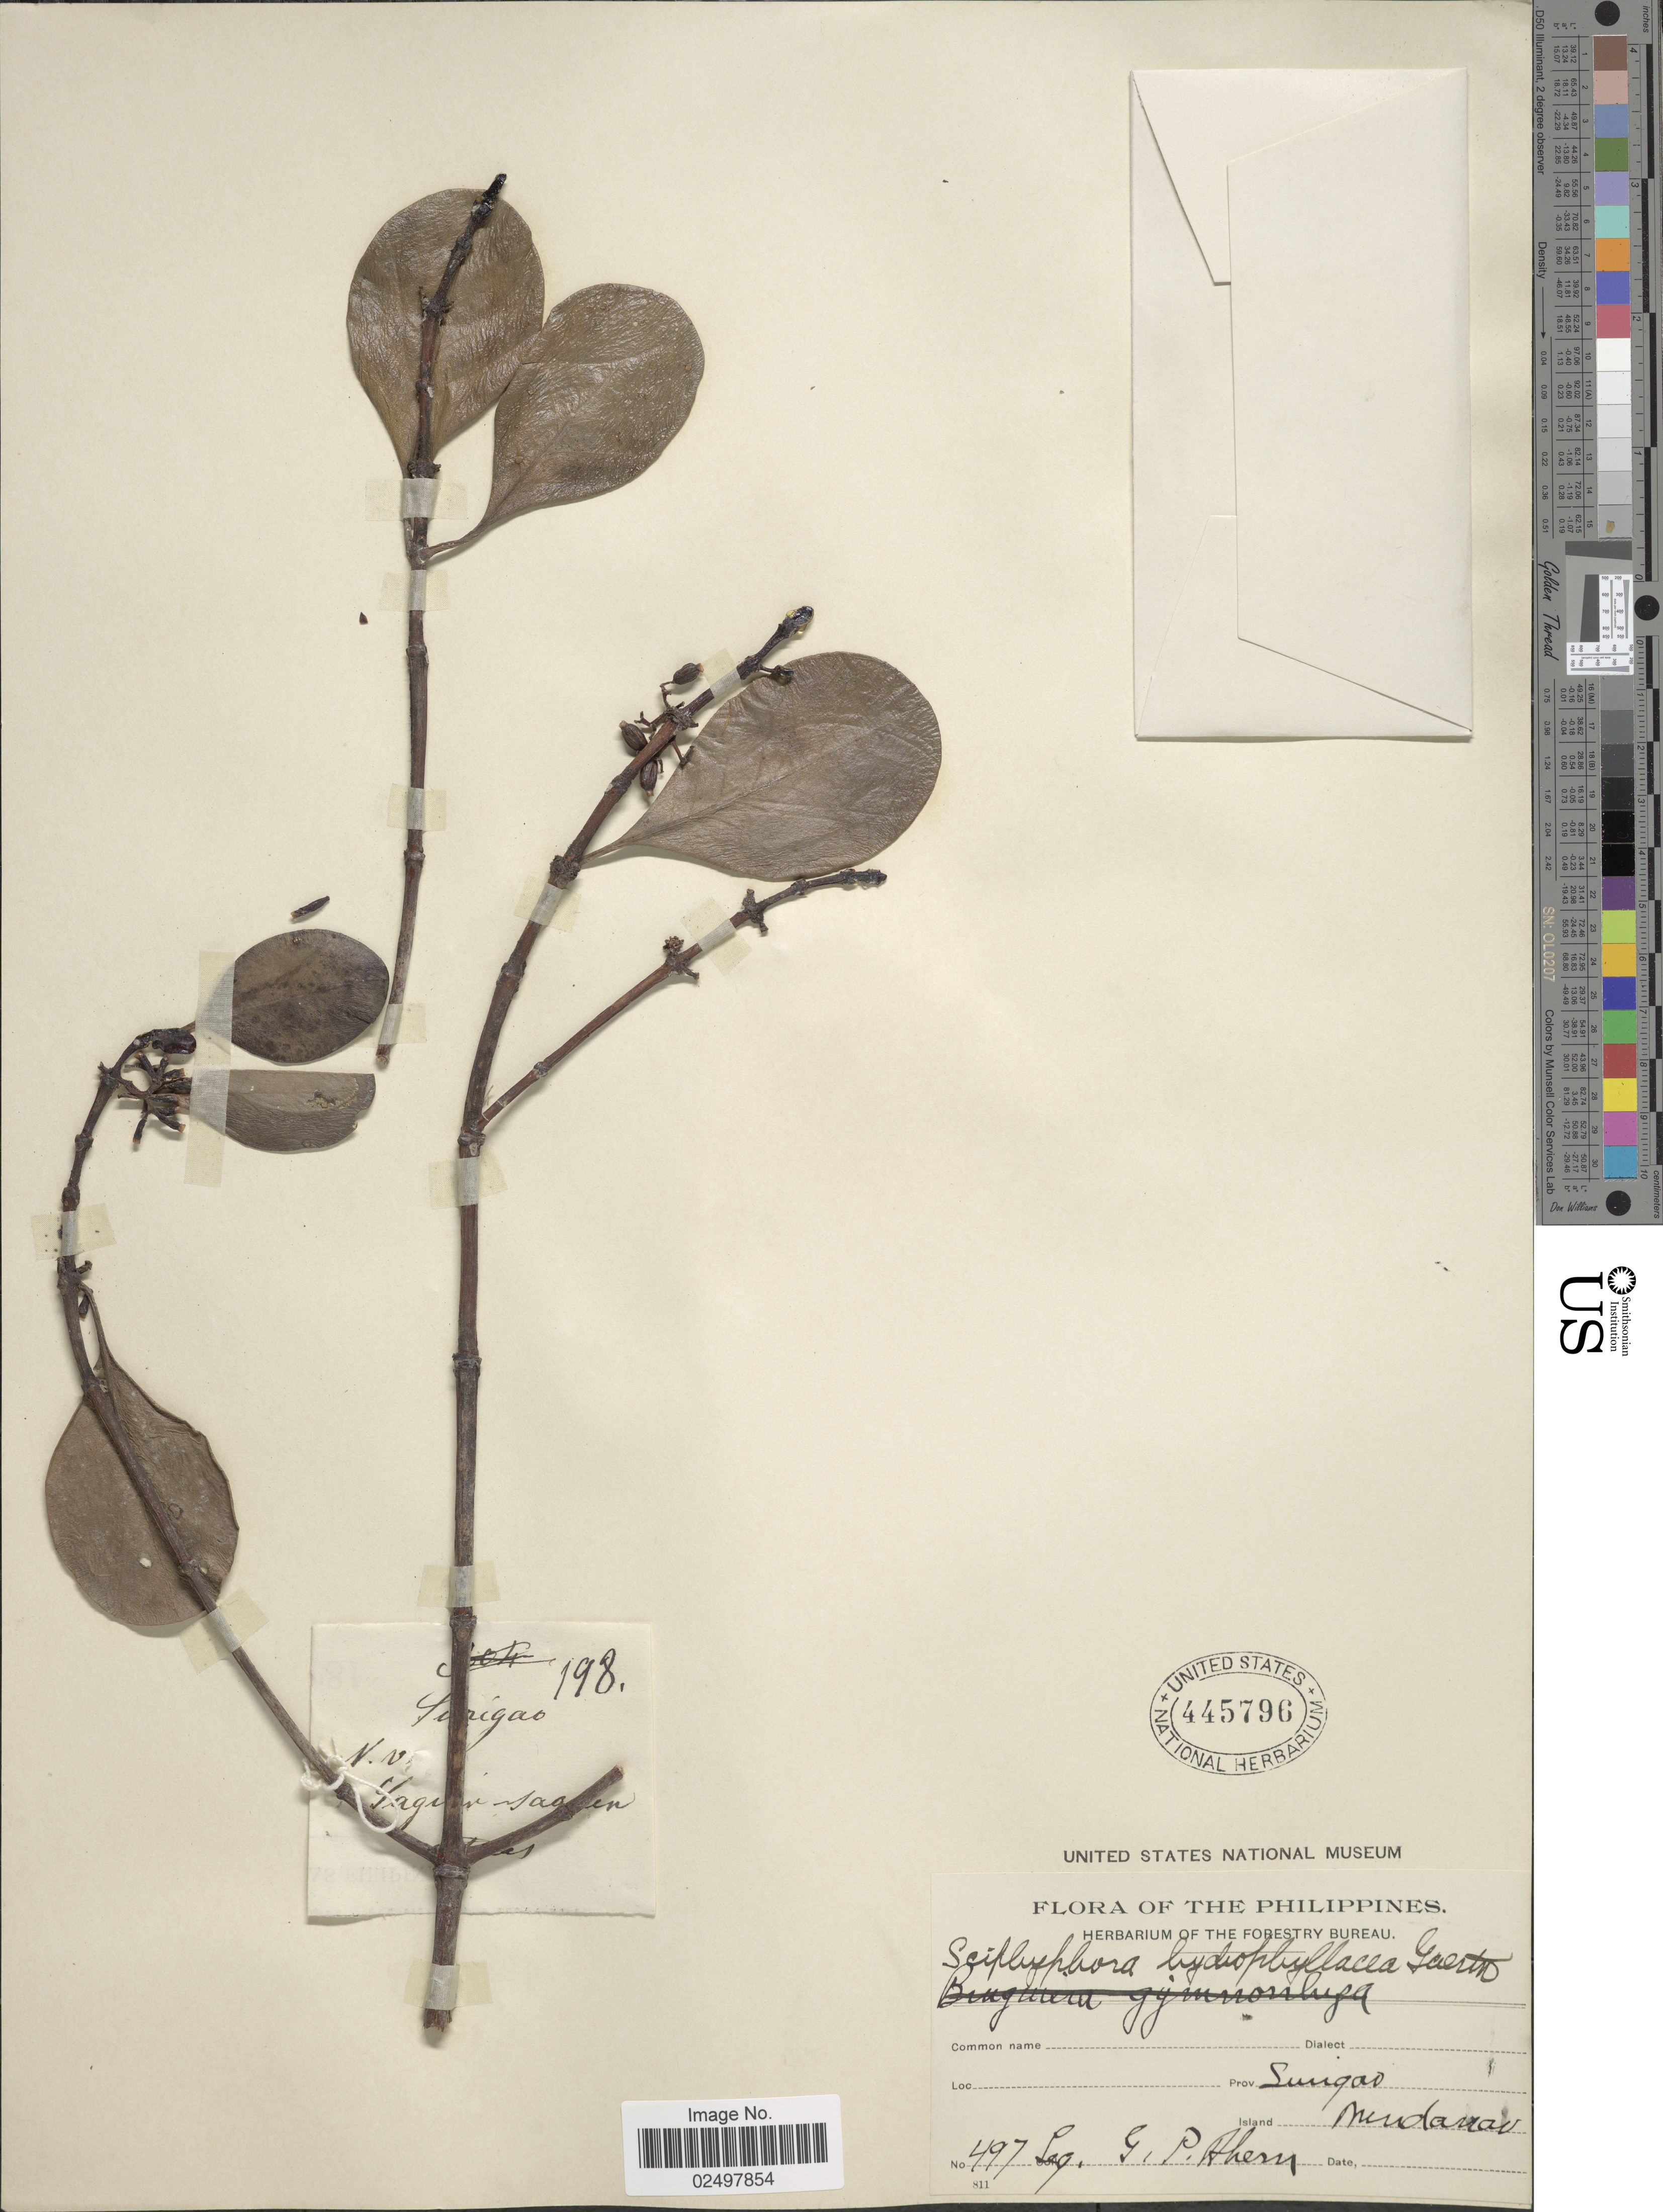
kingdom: Plantae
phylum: Tracheophyta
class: Magnoliopsida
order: Gentianales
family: Rubiaceae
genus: Scyphiphora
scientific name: Scyphiphora hydrophyllacea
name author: Gaertn.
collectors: G. Ahern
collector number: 497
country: Philippines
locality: Prov. Suriago, Island Mindanao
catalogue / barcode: US 445796